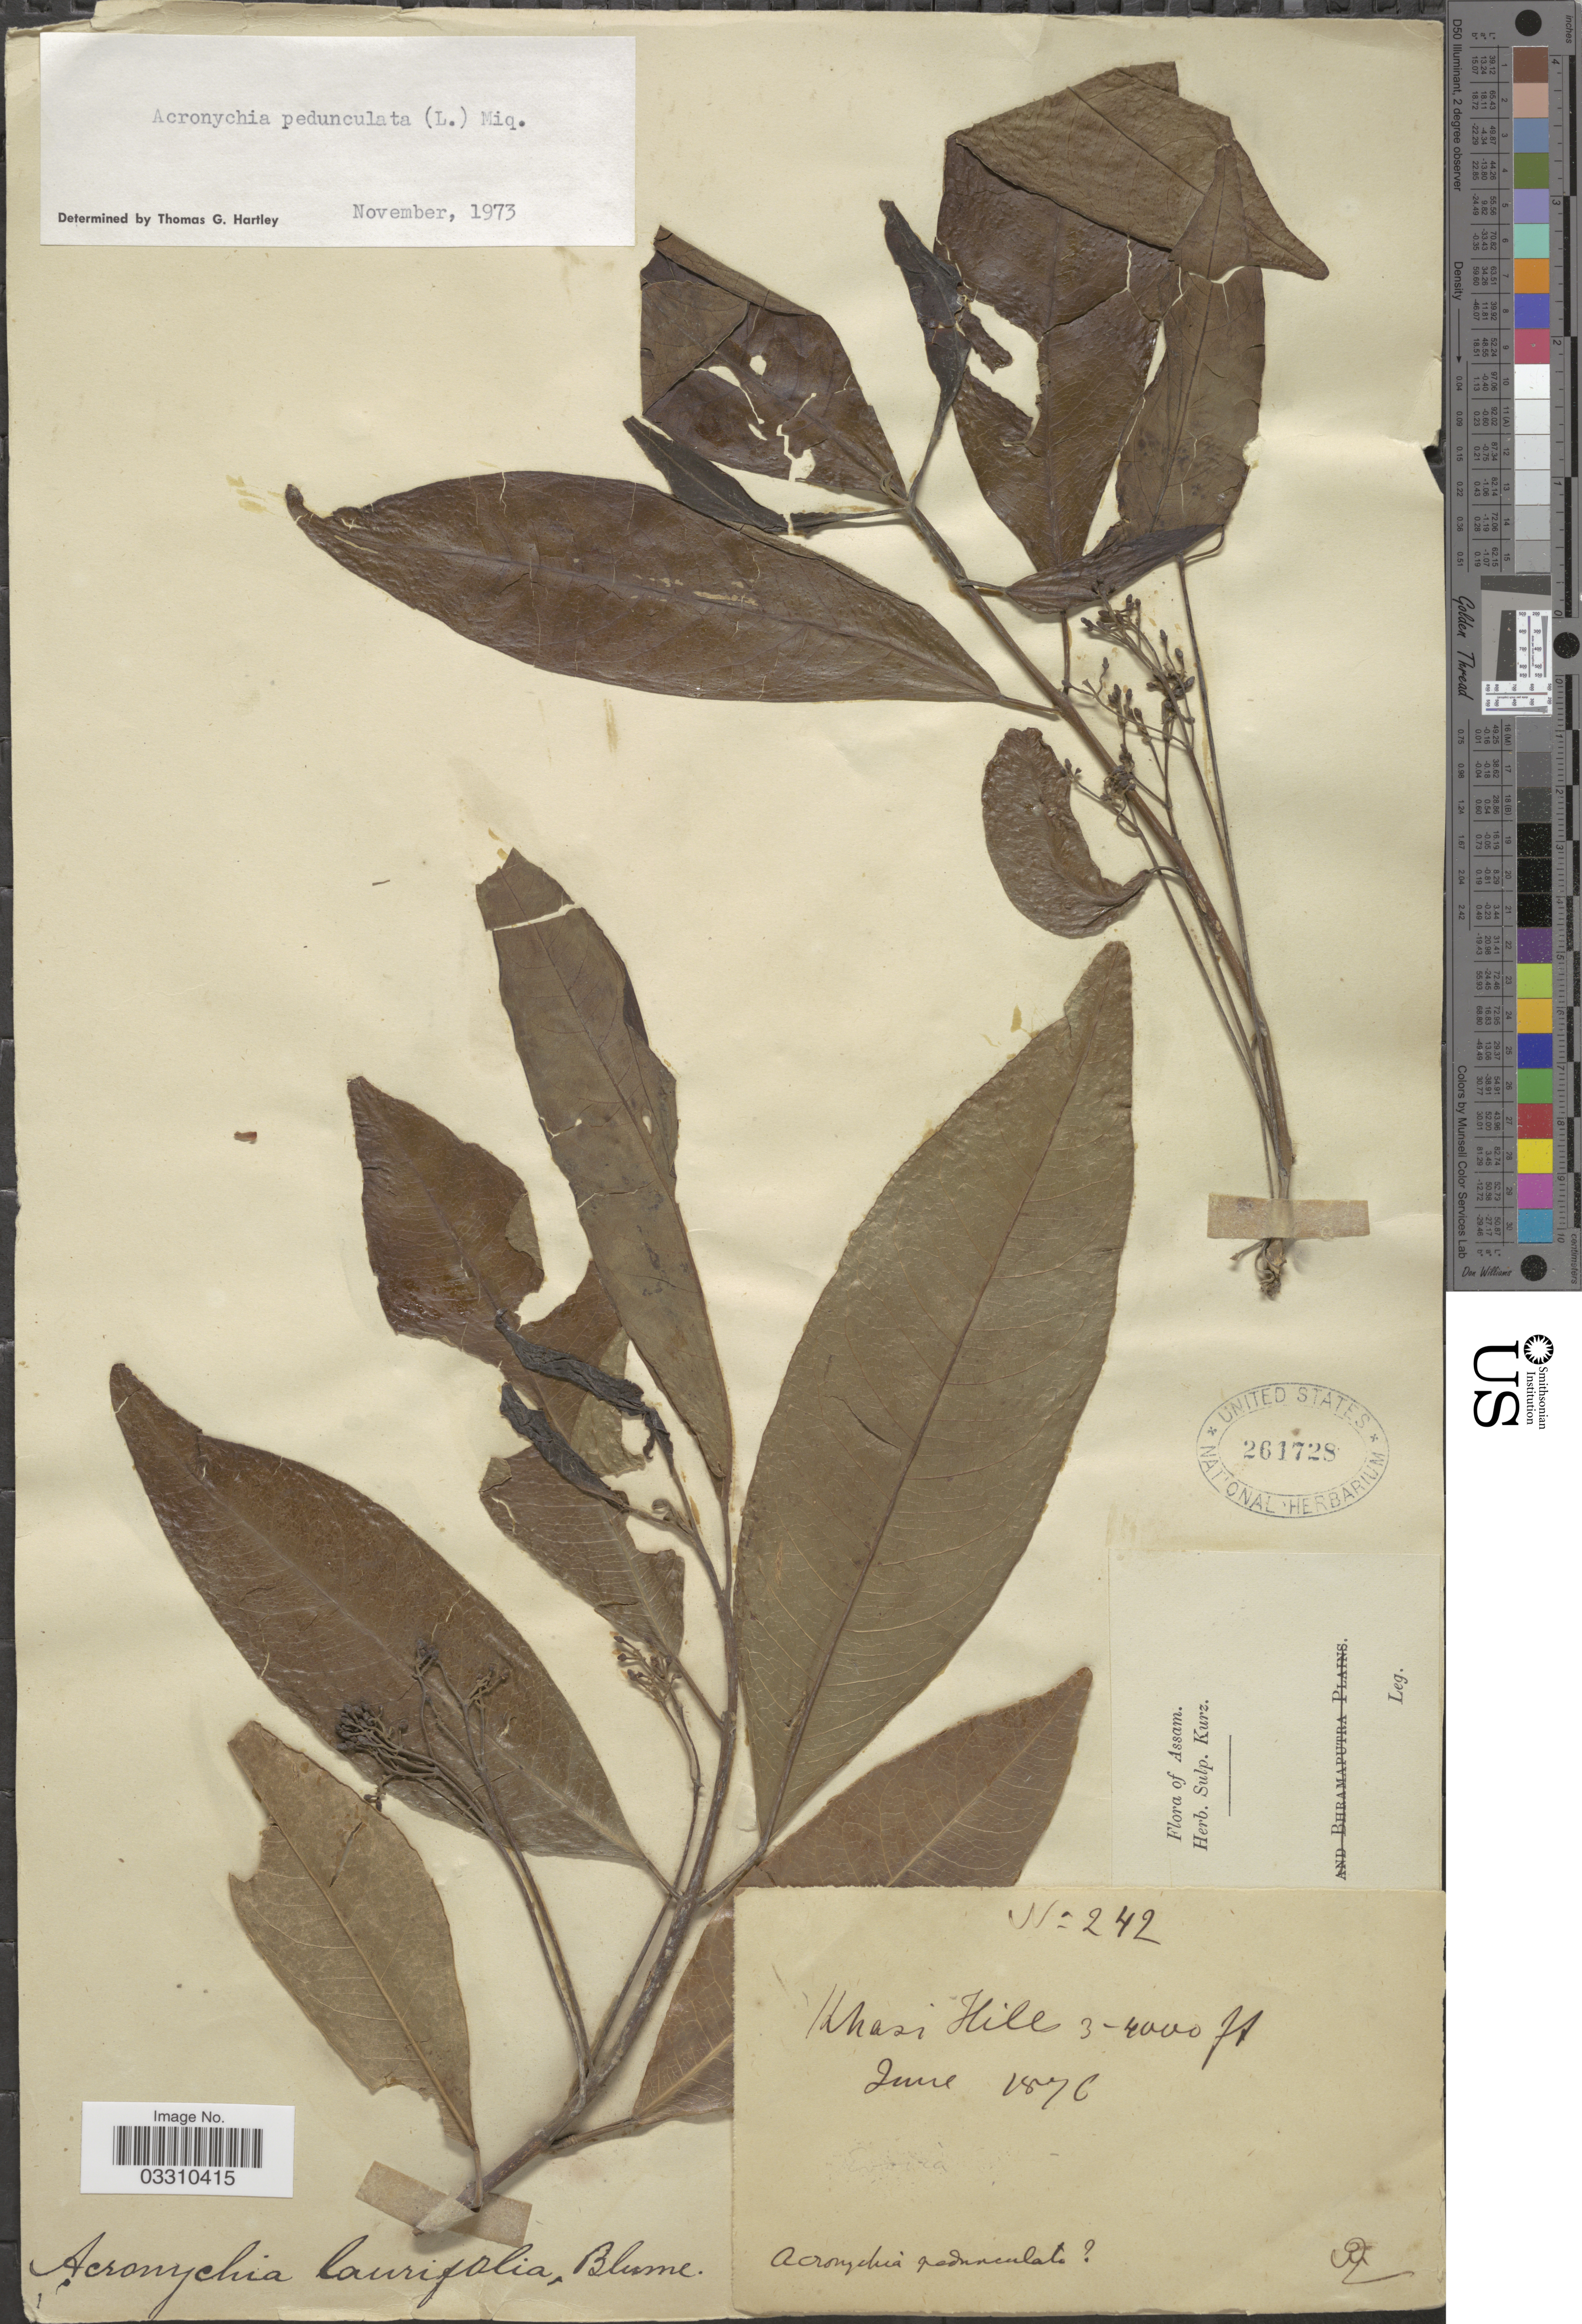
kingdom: Plantae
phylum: Tracheophyta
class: Magnoliopsida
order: Sapindales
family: Rutaceae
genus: Acronychia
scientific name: Acronychia pedunculata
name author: (L.) Miq.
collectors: ex herb. Sulp. Kurz.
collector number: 242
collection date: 1876-06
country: India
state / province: Meghalaya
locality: Khasi Hills.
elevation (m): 914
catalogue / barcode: US 261728